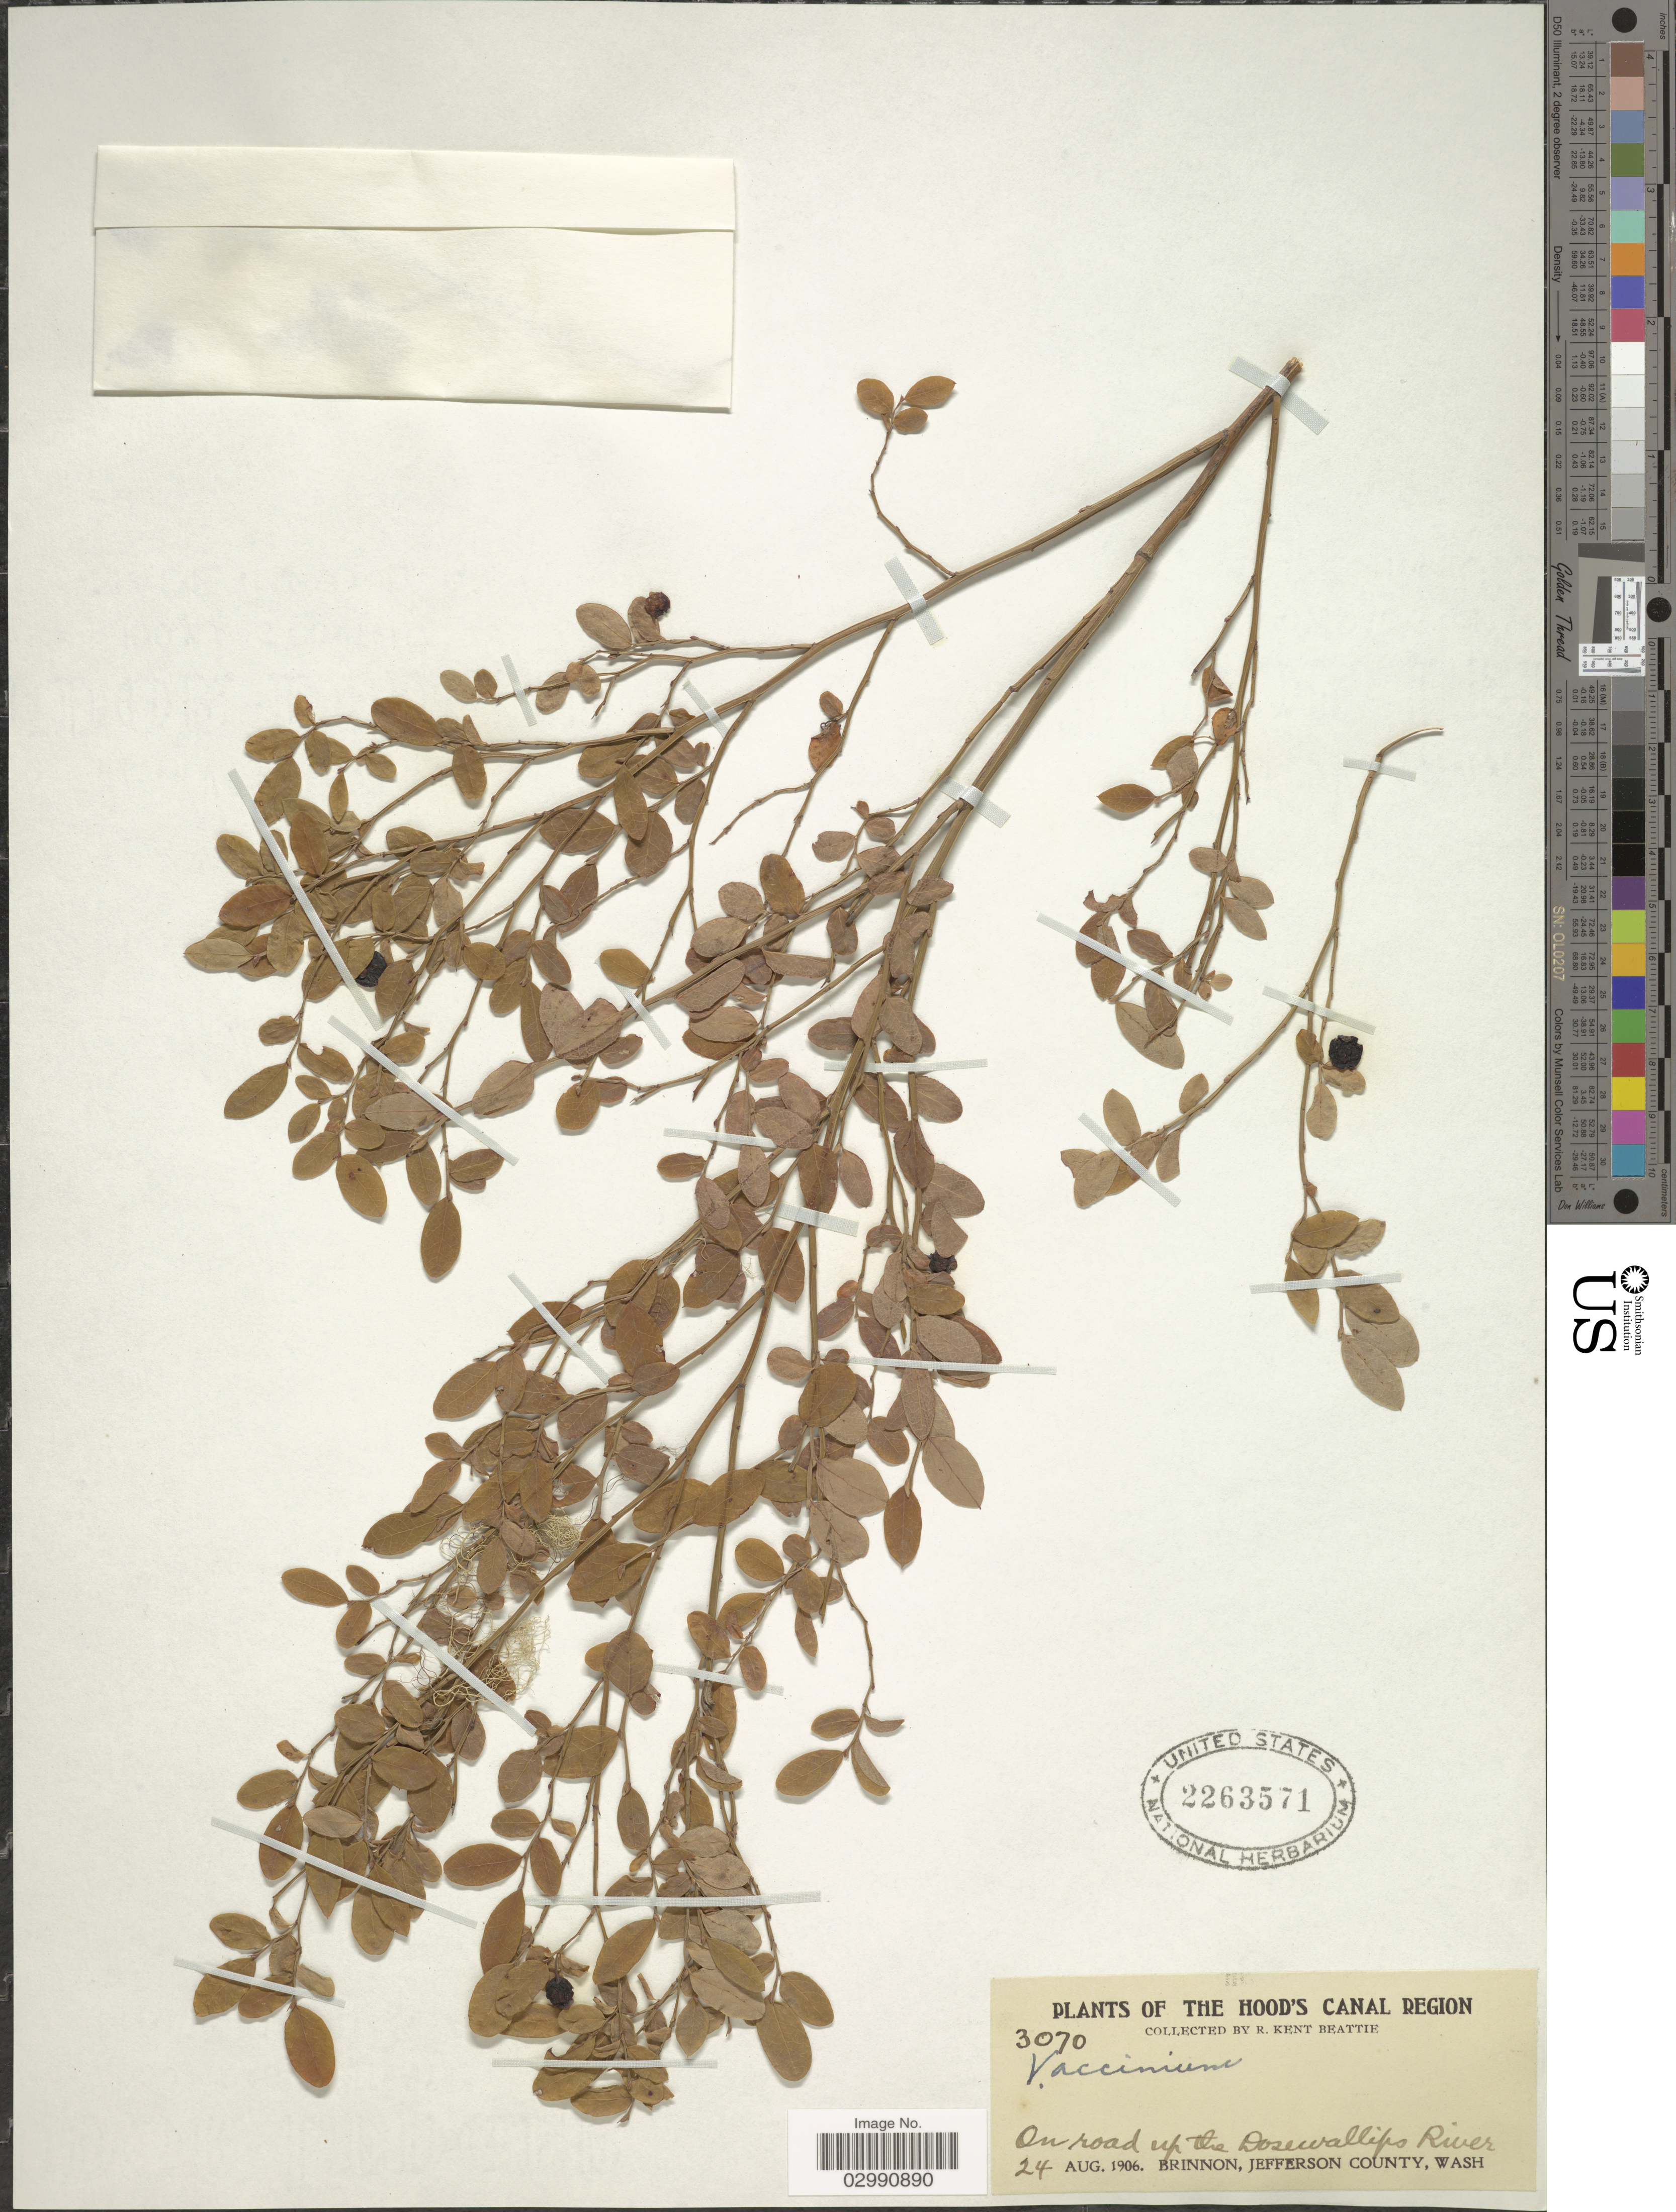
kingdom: Plantae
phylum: Tracheophyta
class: Magnoliopsida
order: Ericales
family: Ericaceae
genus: Vaccinium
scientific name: Vaccinium sp.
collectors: R. K. Beattie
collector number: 3070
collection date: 1906-08-24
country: United States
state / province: Washington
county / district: Jefferson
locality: Hood's Canal Region. On road up the Dosewallips River. Brinnon, Jefferson County.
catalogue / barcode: US 2263571